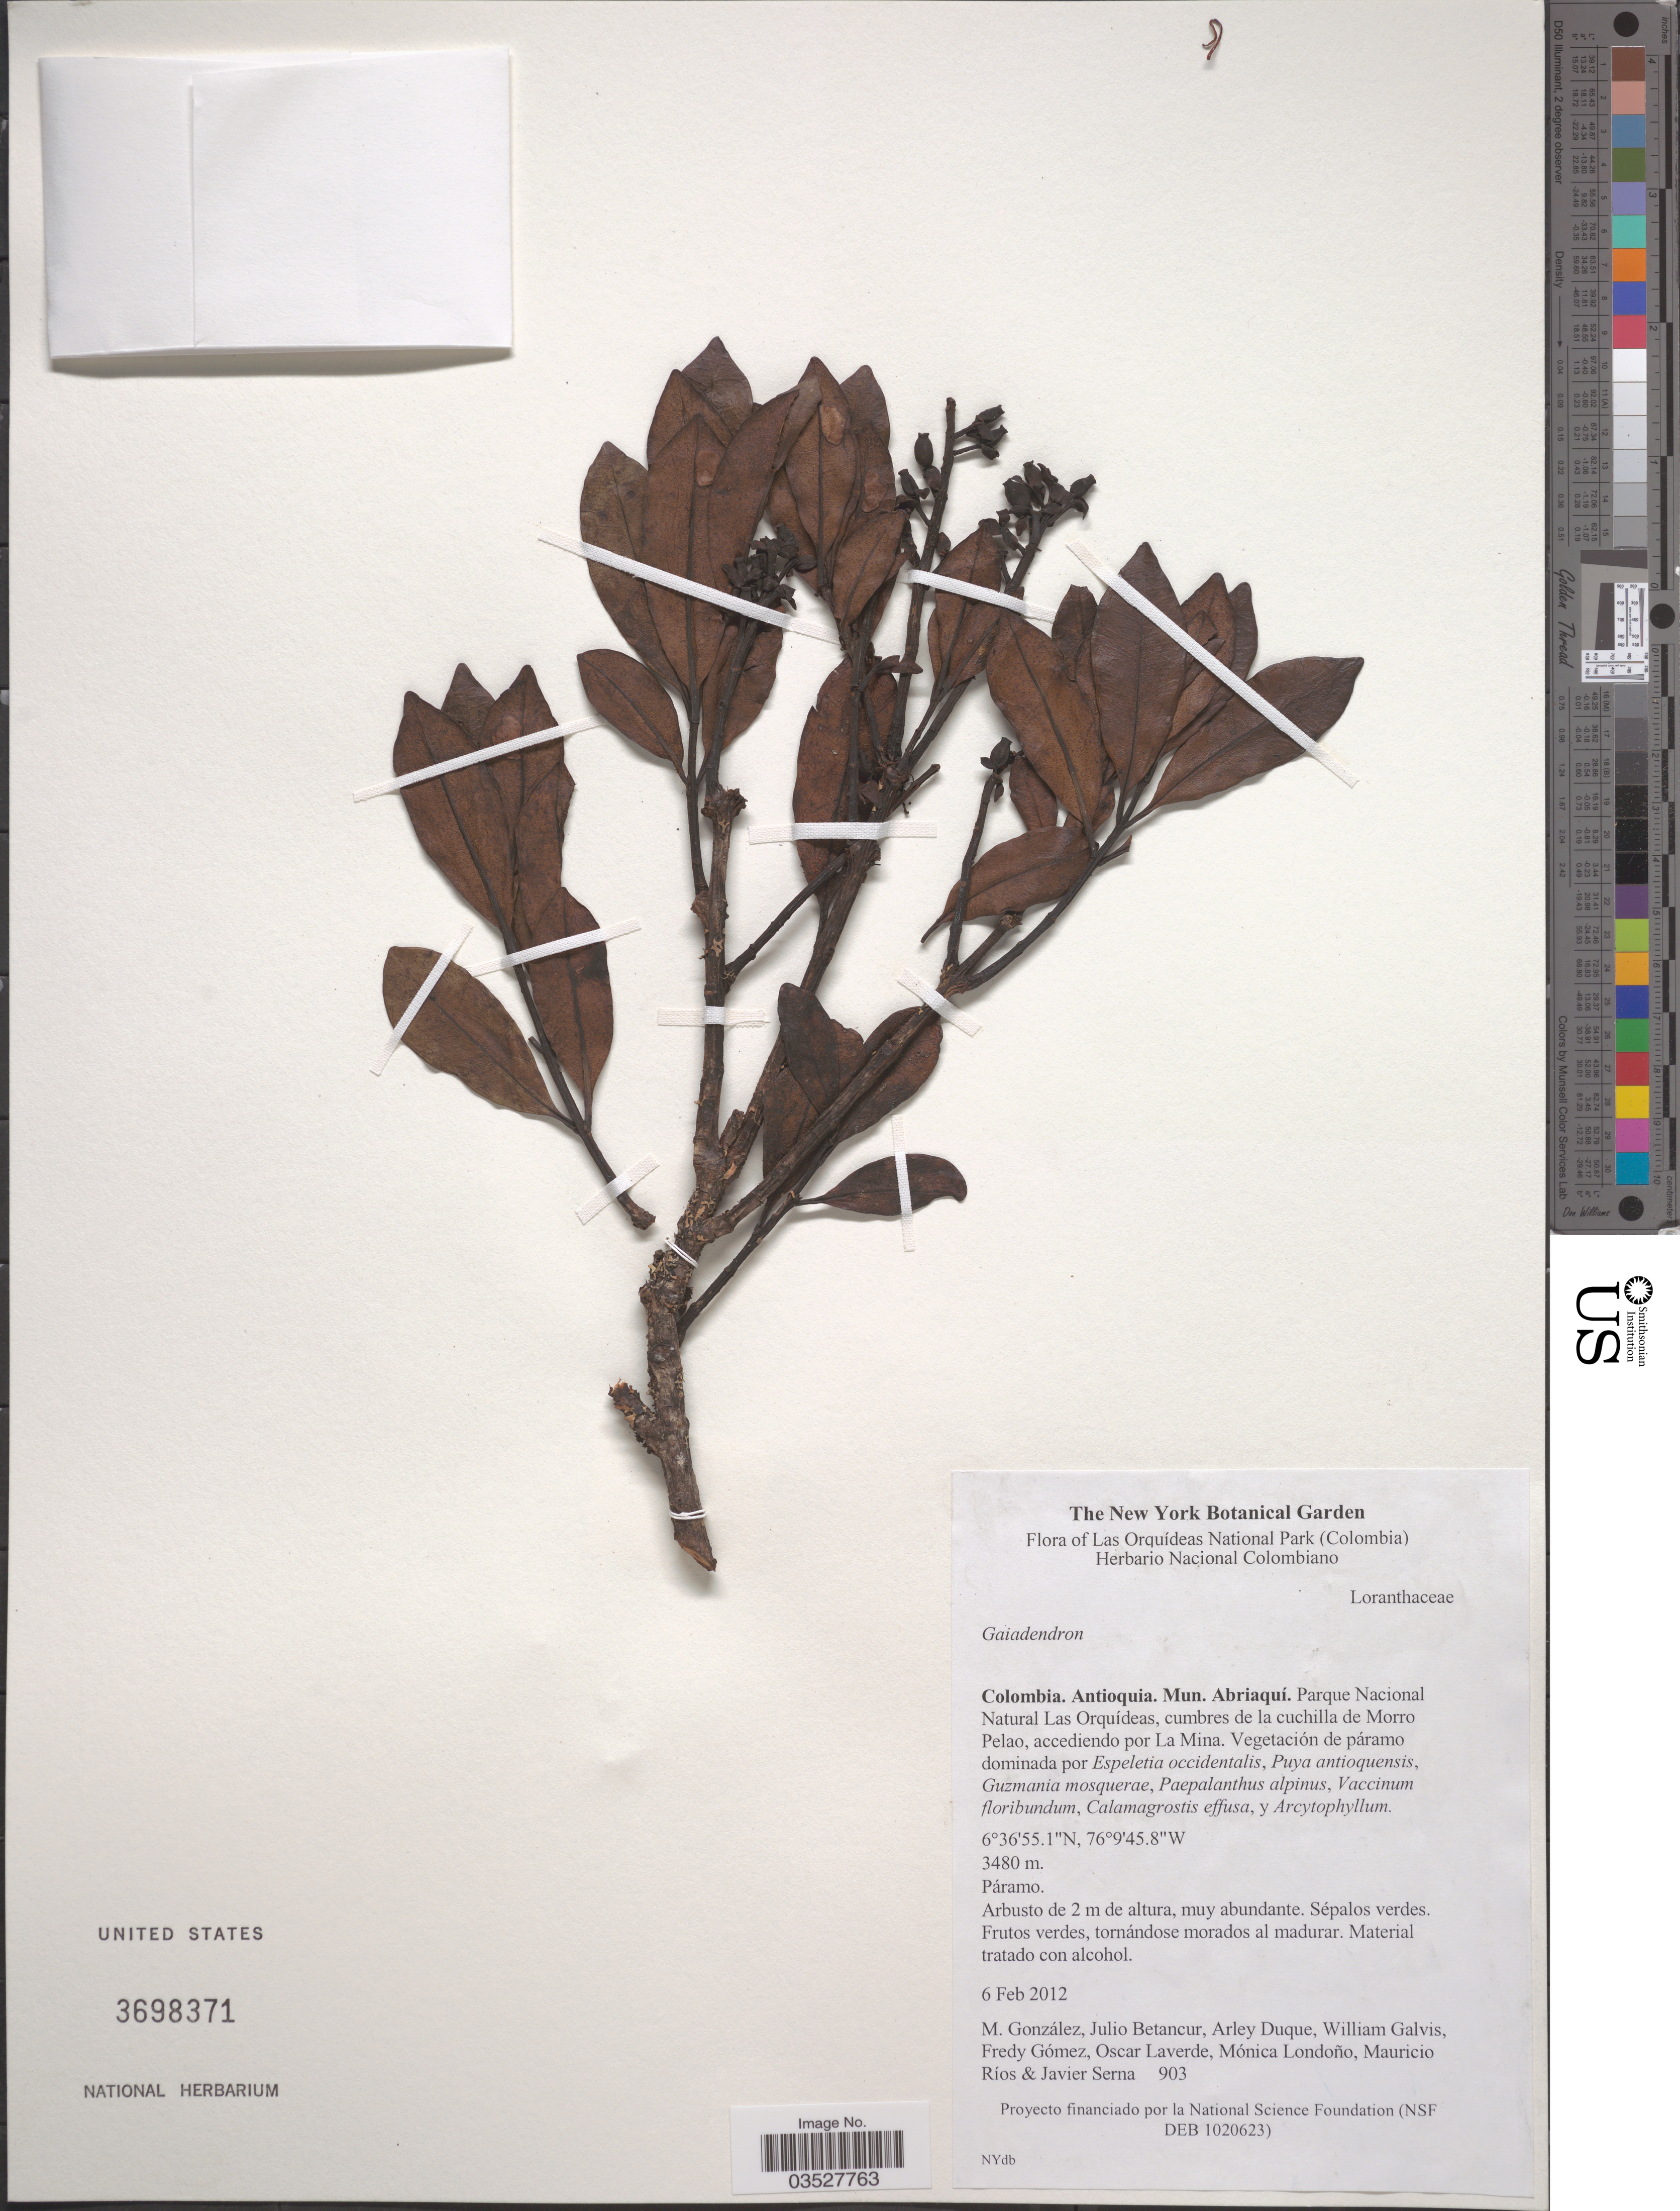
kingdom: Plantae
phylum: Tracheophyta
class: Magnoliopsida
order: Santalales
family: Loranthaceae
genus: Gaiadendron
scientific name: Gaiadendron sp.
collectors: M. González, J. Betancur, A. Duque, W. Galvis & et al.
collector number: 903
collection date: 2012-02-06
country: Colombia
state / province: Antioquia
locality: Mun. Abriaquí. Parque Nacional Natural Las Orquídeas, cumbres de la cuchilla de Morro Pelao, accediendo por La Mina.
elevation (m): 3480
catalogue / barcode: US 3698371